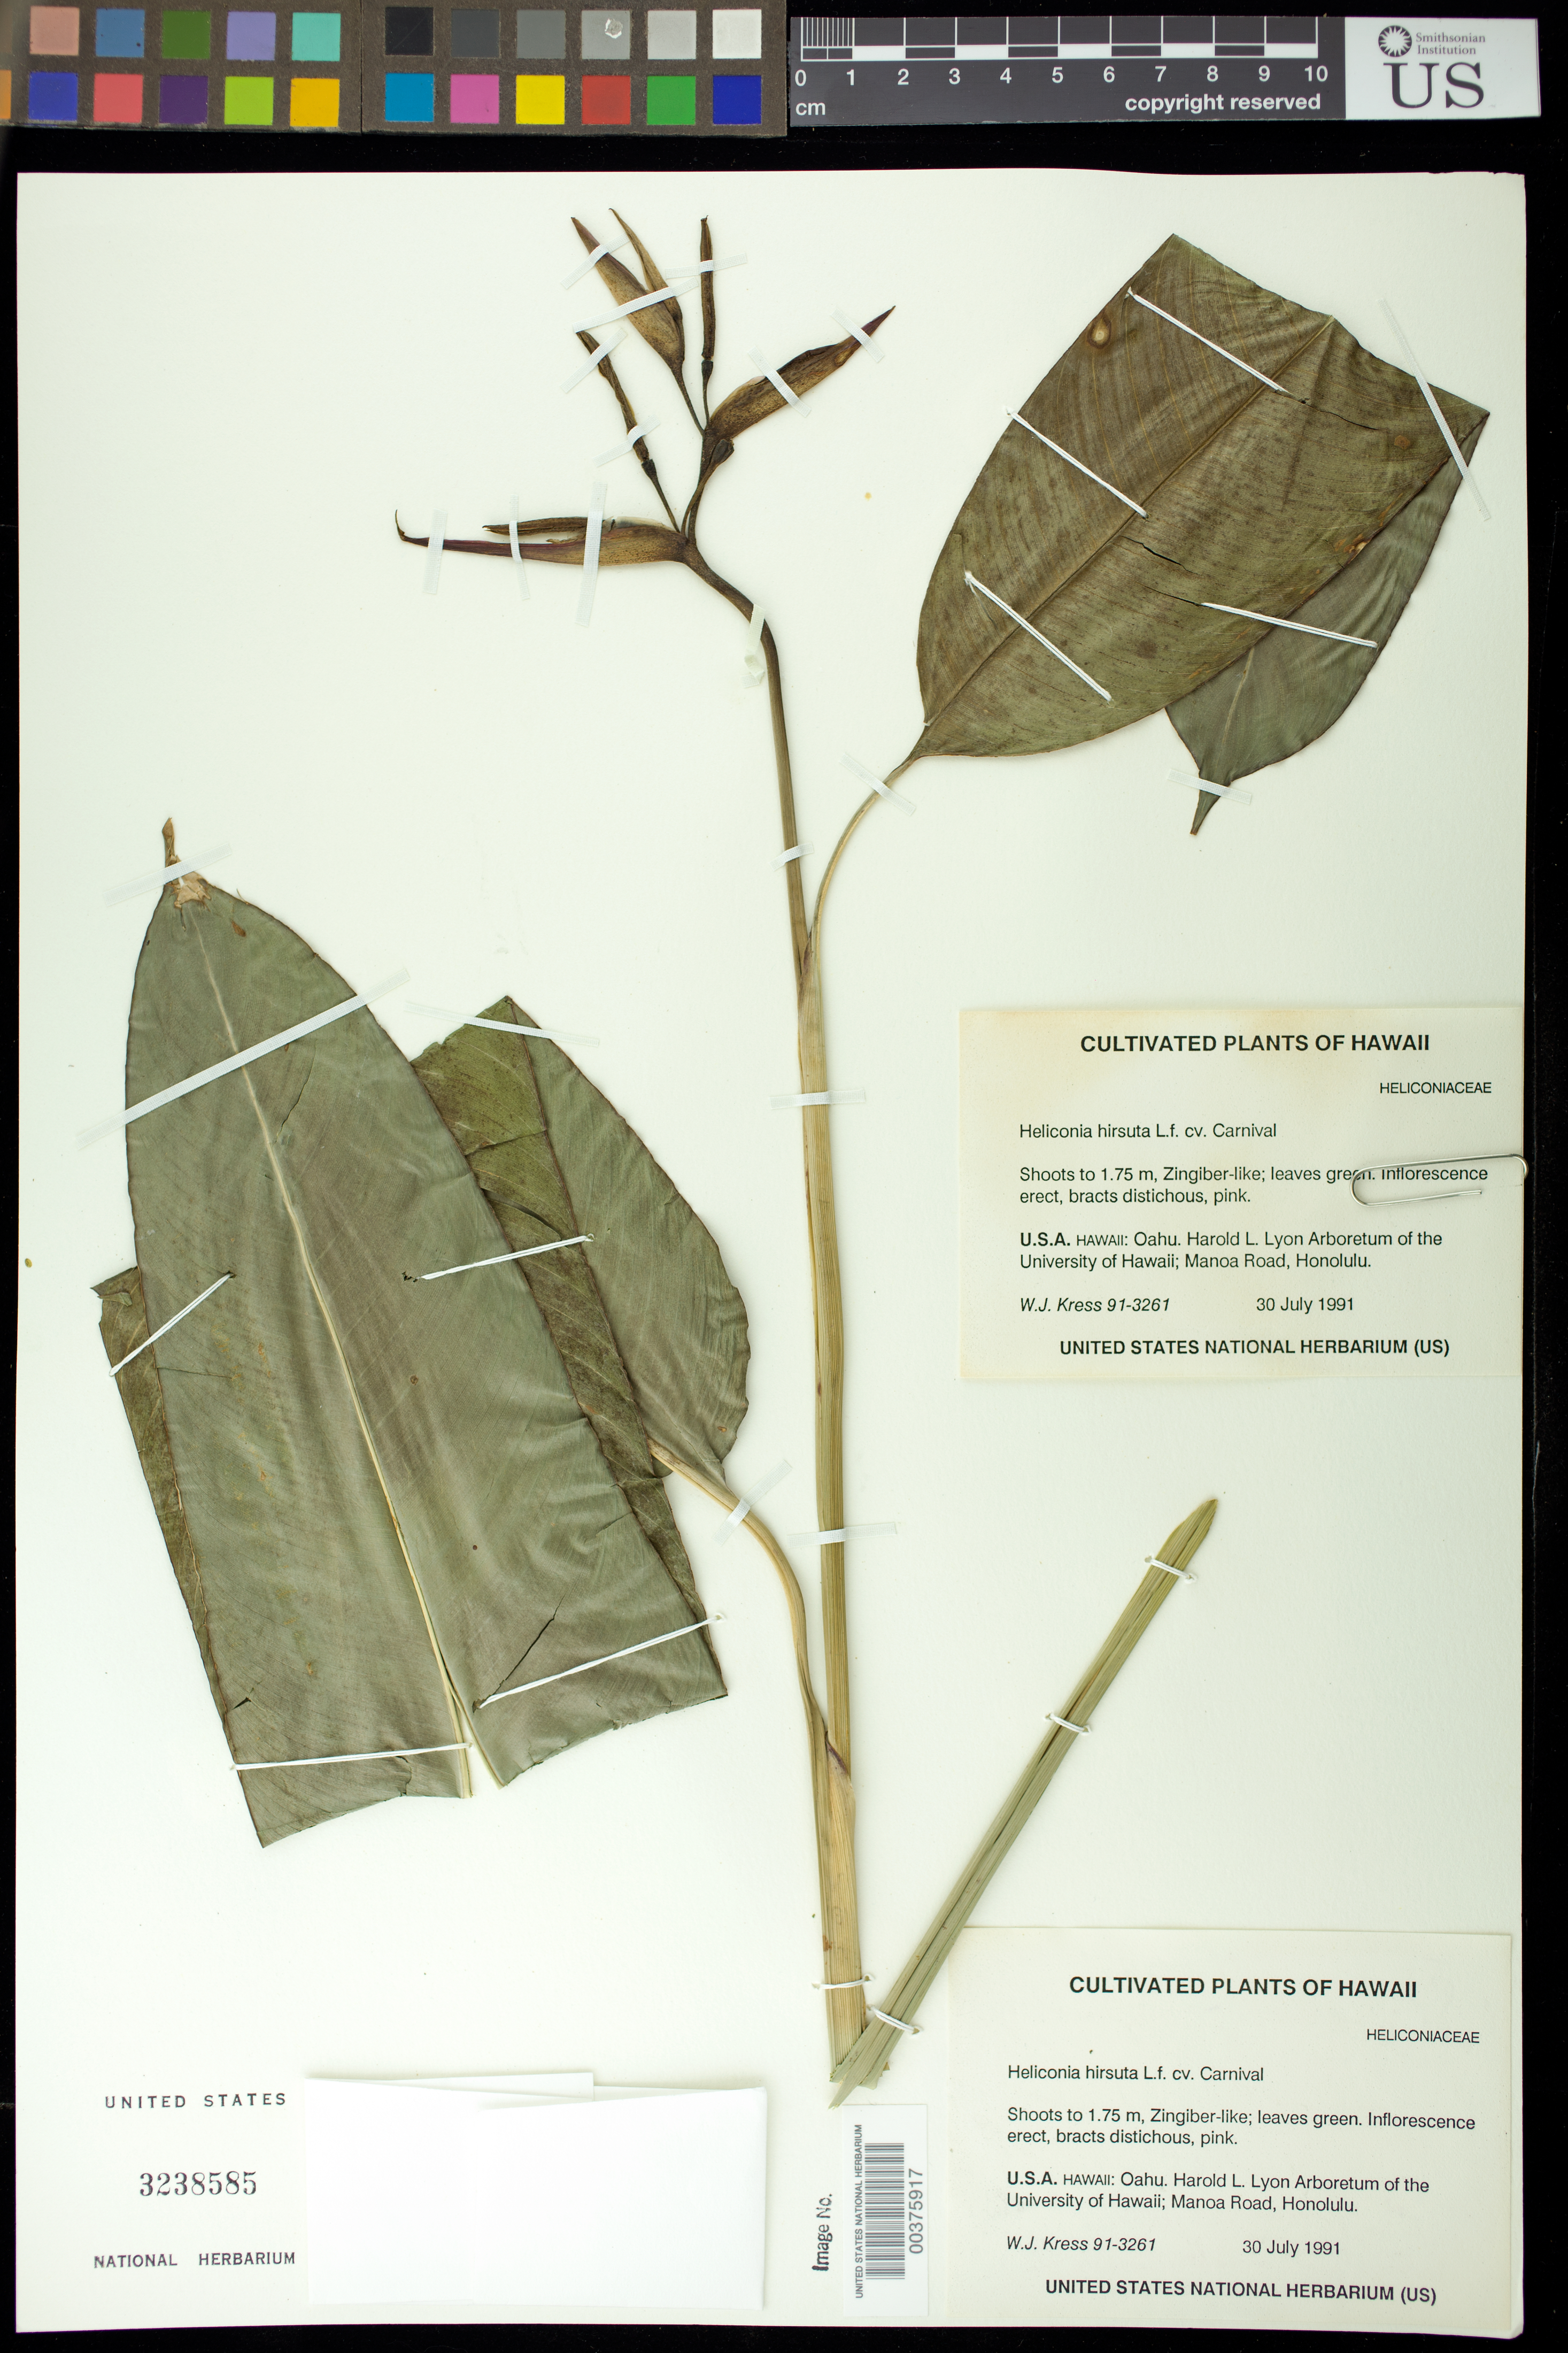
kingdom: Plantae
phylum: Tracheophyta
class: Liliopsida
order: Zingiberales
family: Heliconiaceae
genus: Heliconia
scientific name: Heliconia hirsuta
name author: L. f.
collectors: F. R. Fosberg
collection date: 1946-08-19/1946-08-21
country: Micronesia, Federated States of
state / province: Kosrae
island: Lelu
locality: Lela (Lele) Harbor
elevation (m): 1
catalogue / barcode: US 3238585